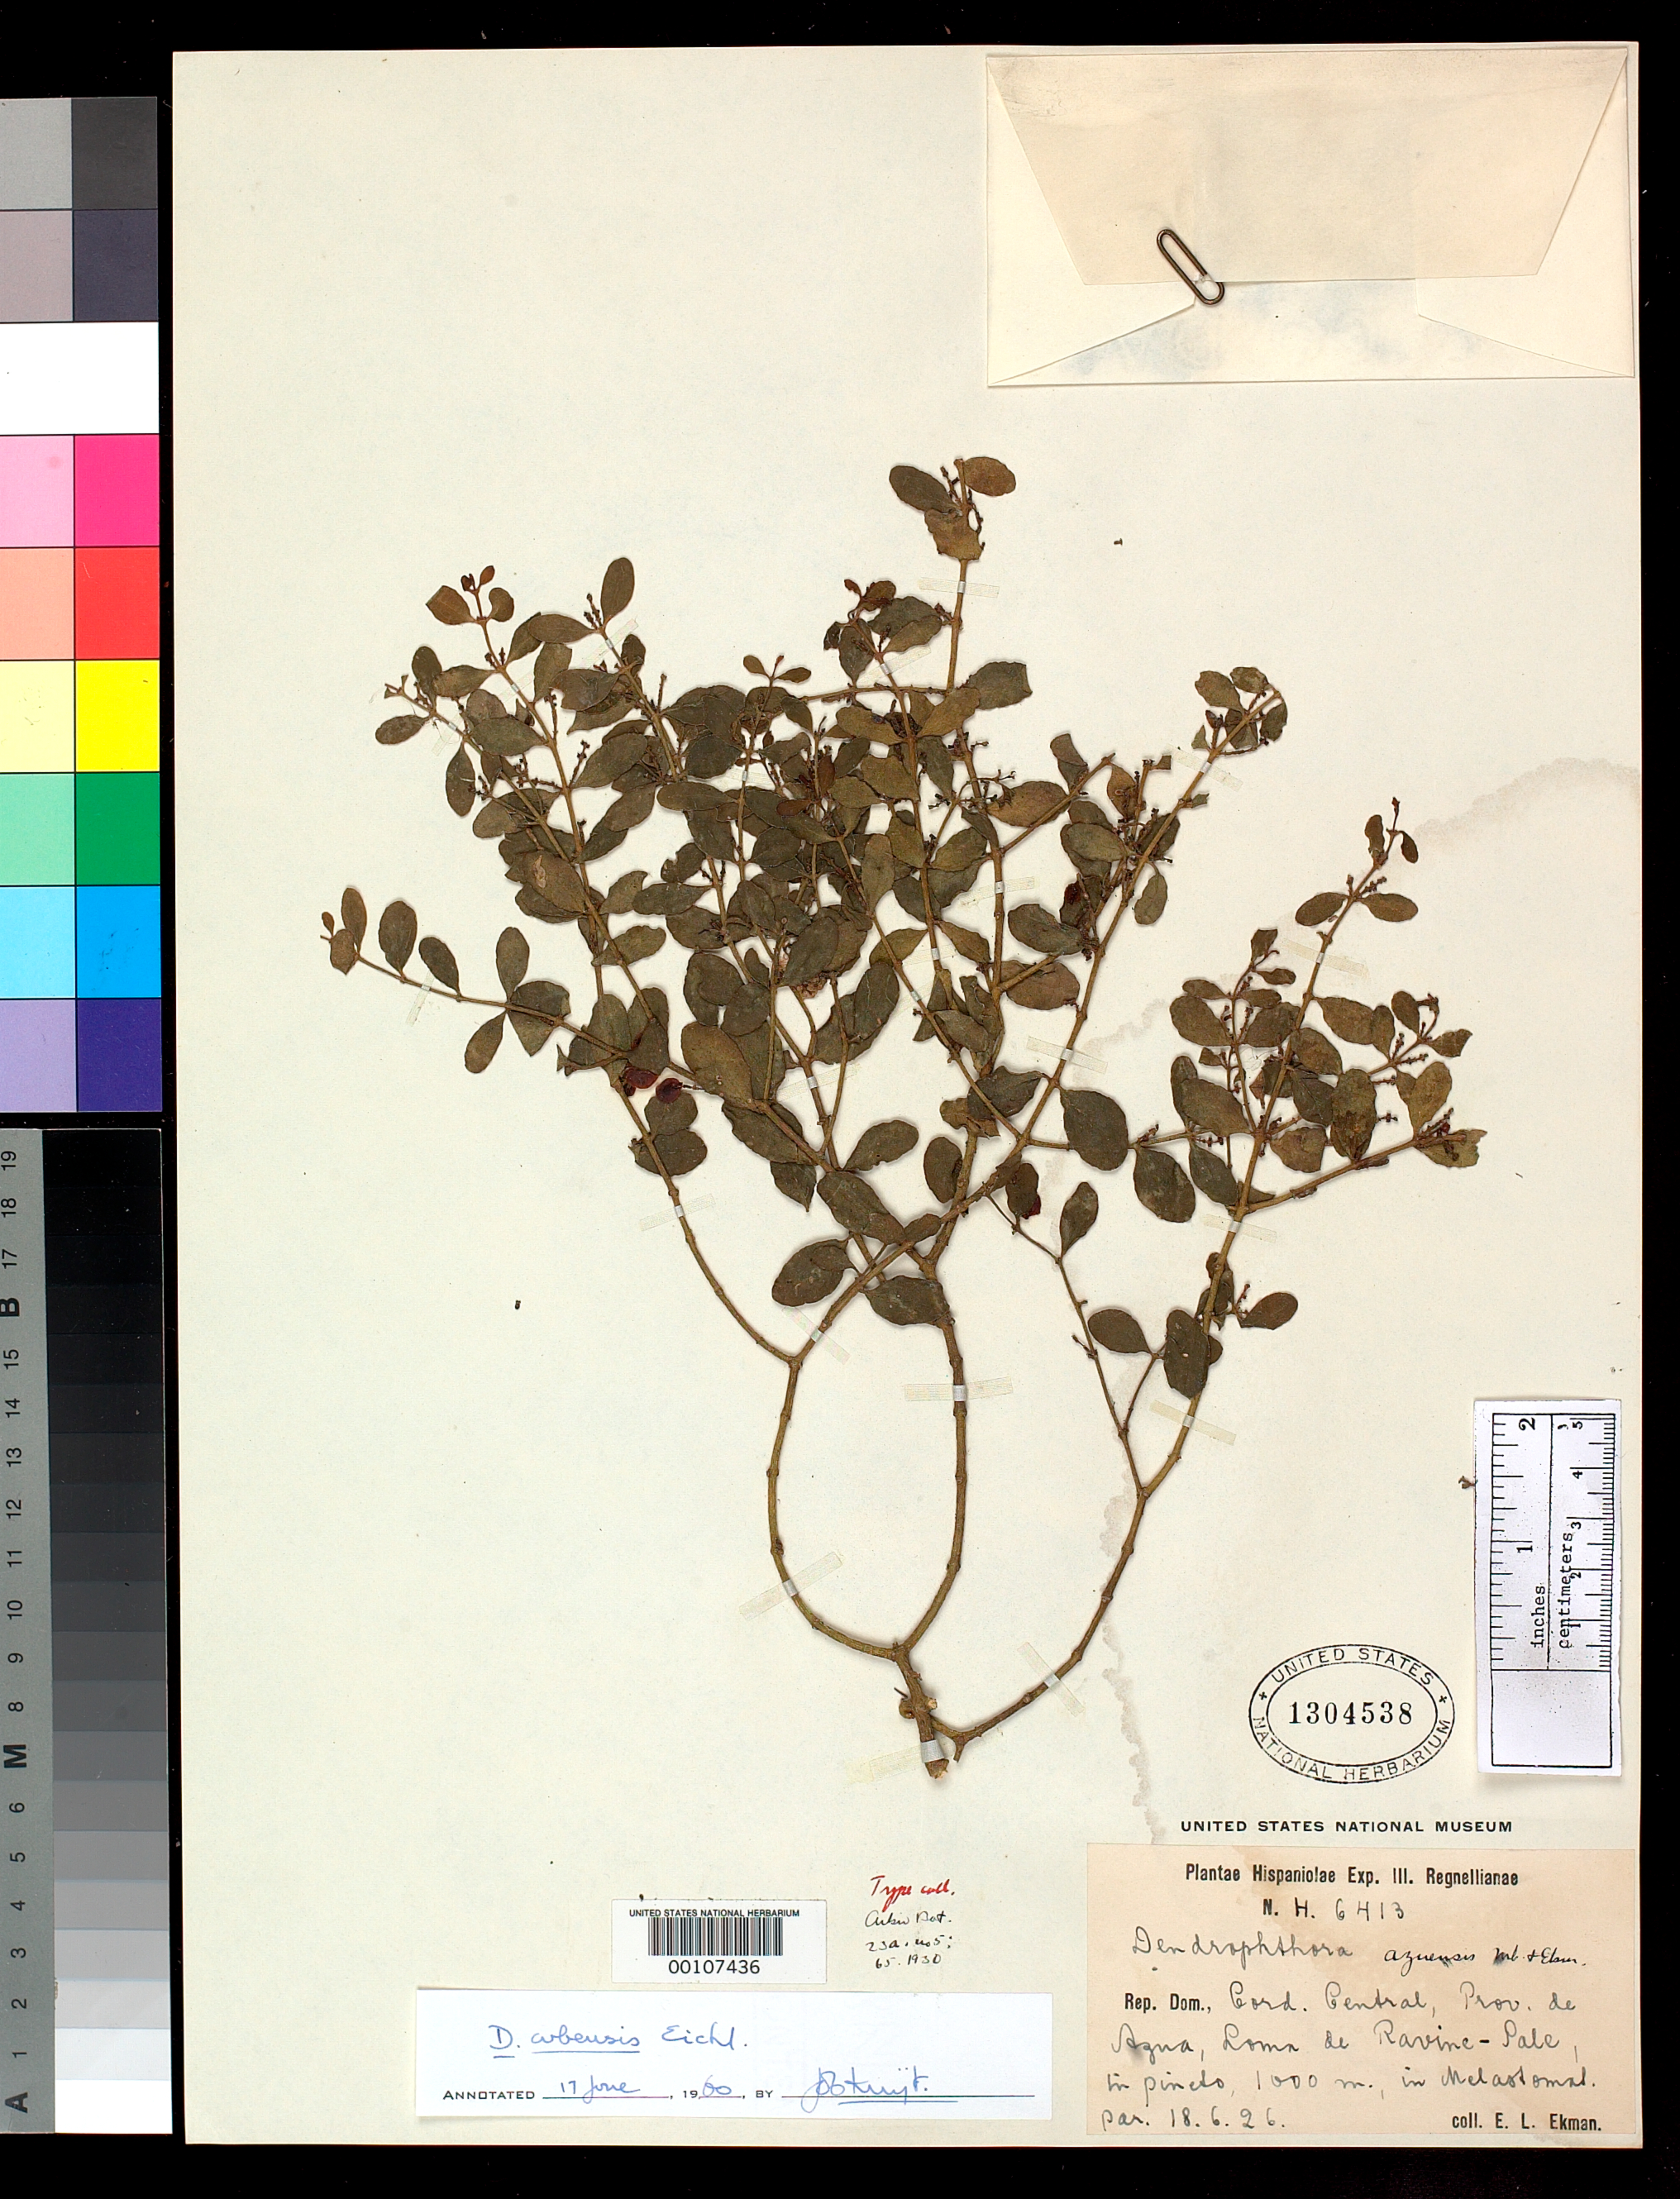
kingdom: Plantae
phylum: Tracheophyta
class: Magnoliopsida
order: Santalales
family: Viscaceae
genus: Dendrophthora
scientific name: Dendrophthora azuensis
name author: Urb. & Ekman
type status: Isotype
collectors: E. L. Ekman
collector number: H 6413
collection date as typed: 18 Jun 1926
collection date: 1926-06-18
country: Dominican Republic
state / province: Azua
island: Hispaniola Island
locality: Cordillera Central, Loma de Ravine-sale.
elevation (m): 900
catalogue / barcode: US 1304538